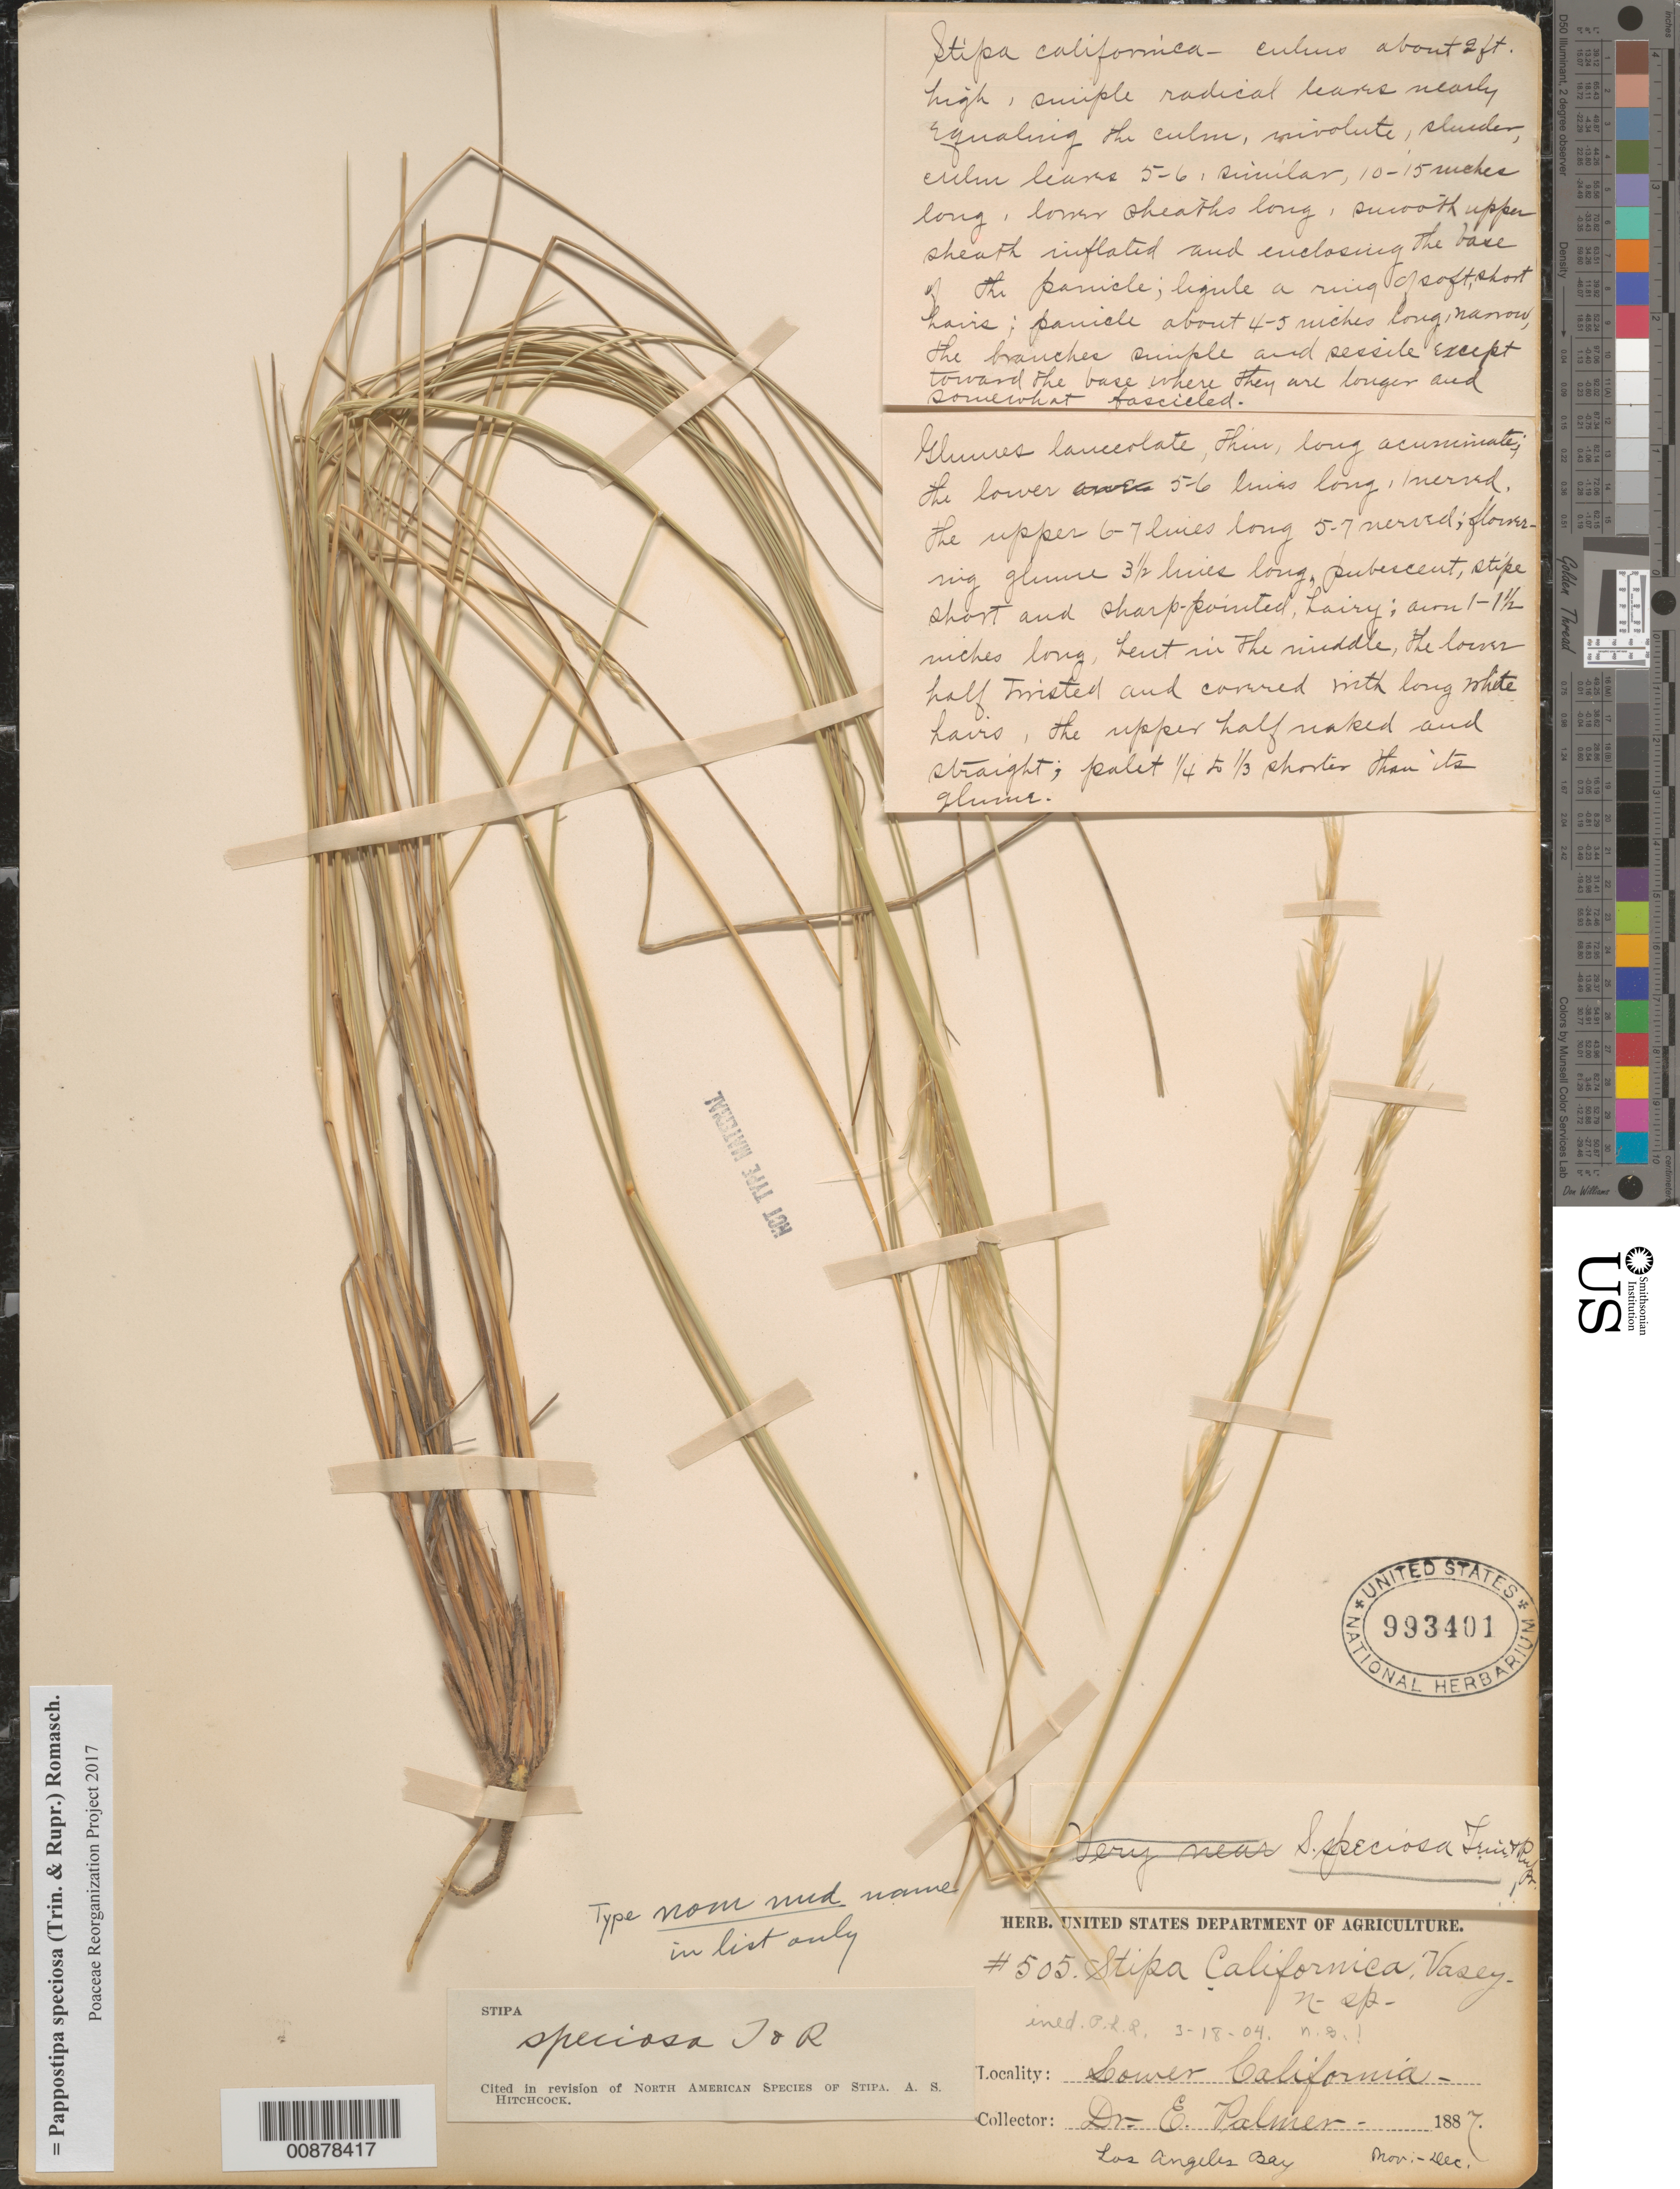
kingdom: Plantae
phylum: Tracheophyta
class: Liliopsida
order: Poales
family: Poaceae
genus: Pappostipa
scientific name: Pappostipa speciosa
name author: (Trin. & Rupr.) Romasch.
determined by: Poaceae Reorganization Project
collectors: E. Palmer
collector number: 505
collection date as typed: Nov 1887 to -- Dec 1887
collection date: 1887-11/1887-12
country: Mexico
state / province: Baja California Norte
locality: Los Angeles Bay, Baja California.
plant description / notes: "Type" of Stipa californica Vasey, ined. name never published (i.e., NOT a type).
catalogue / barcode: US 993401